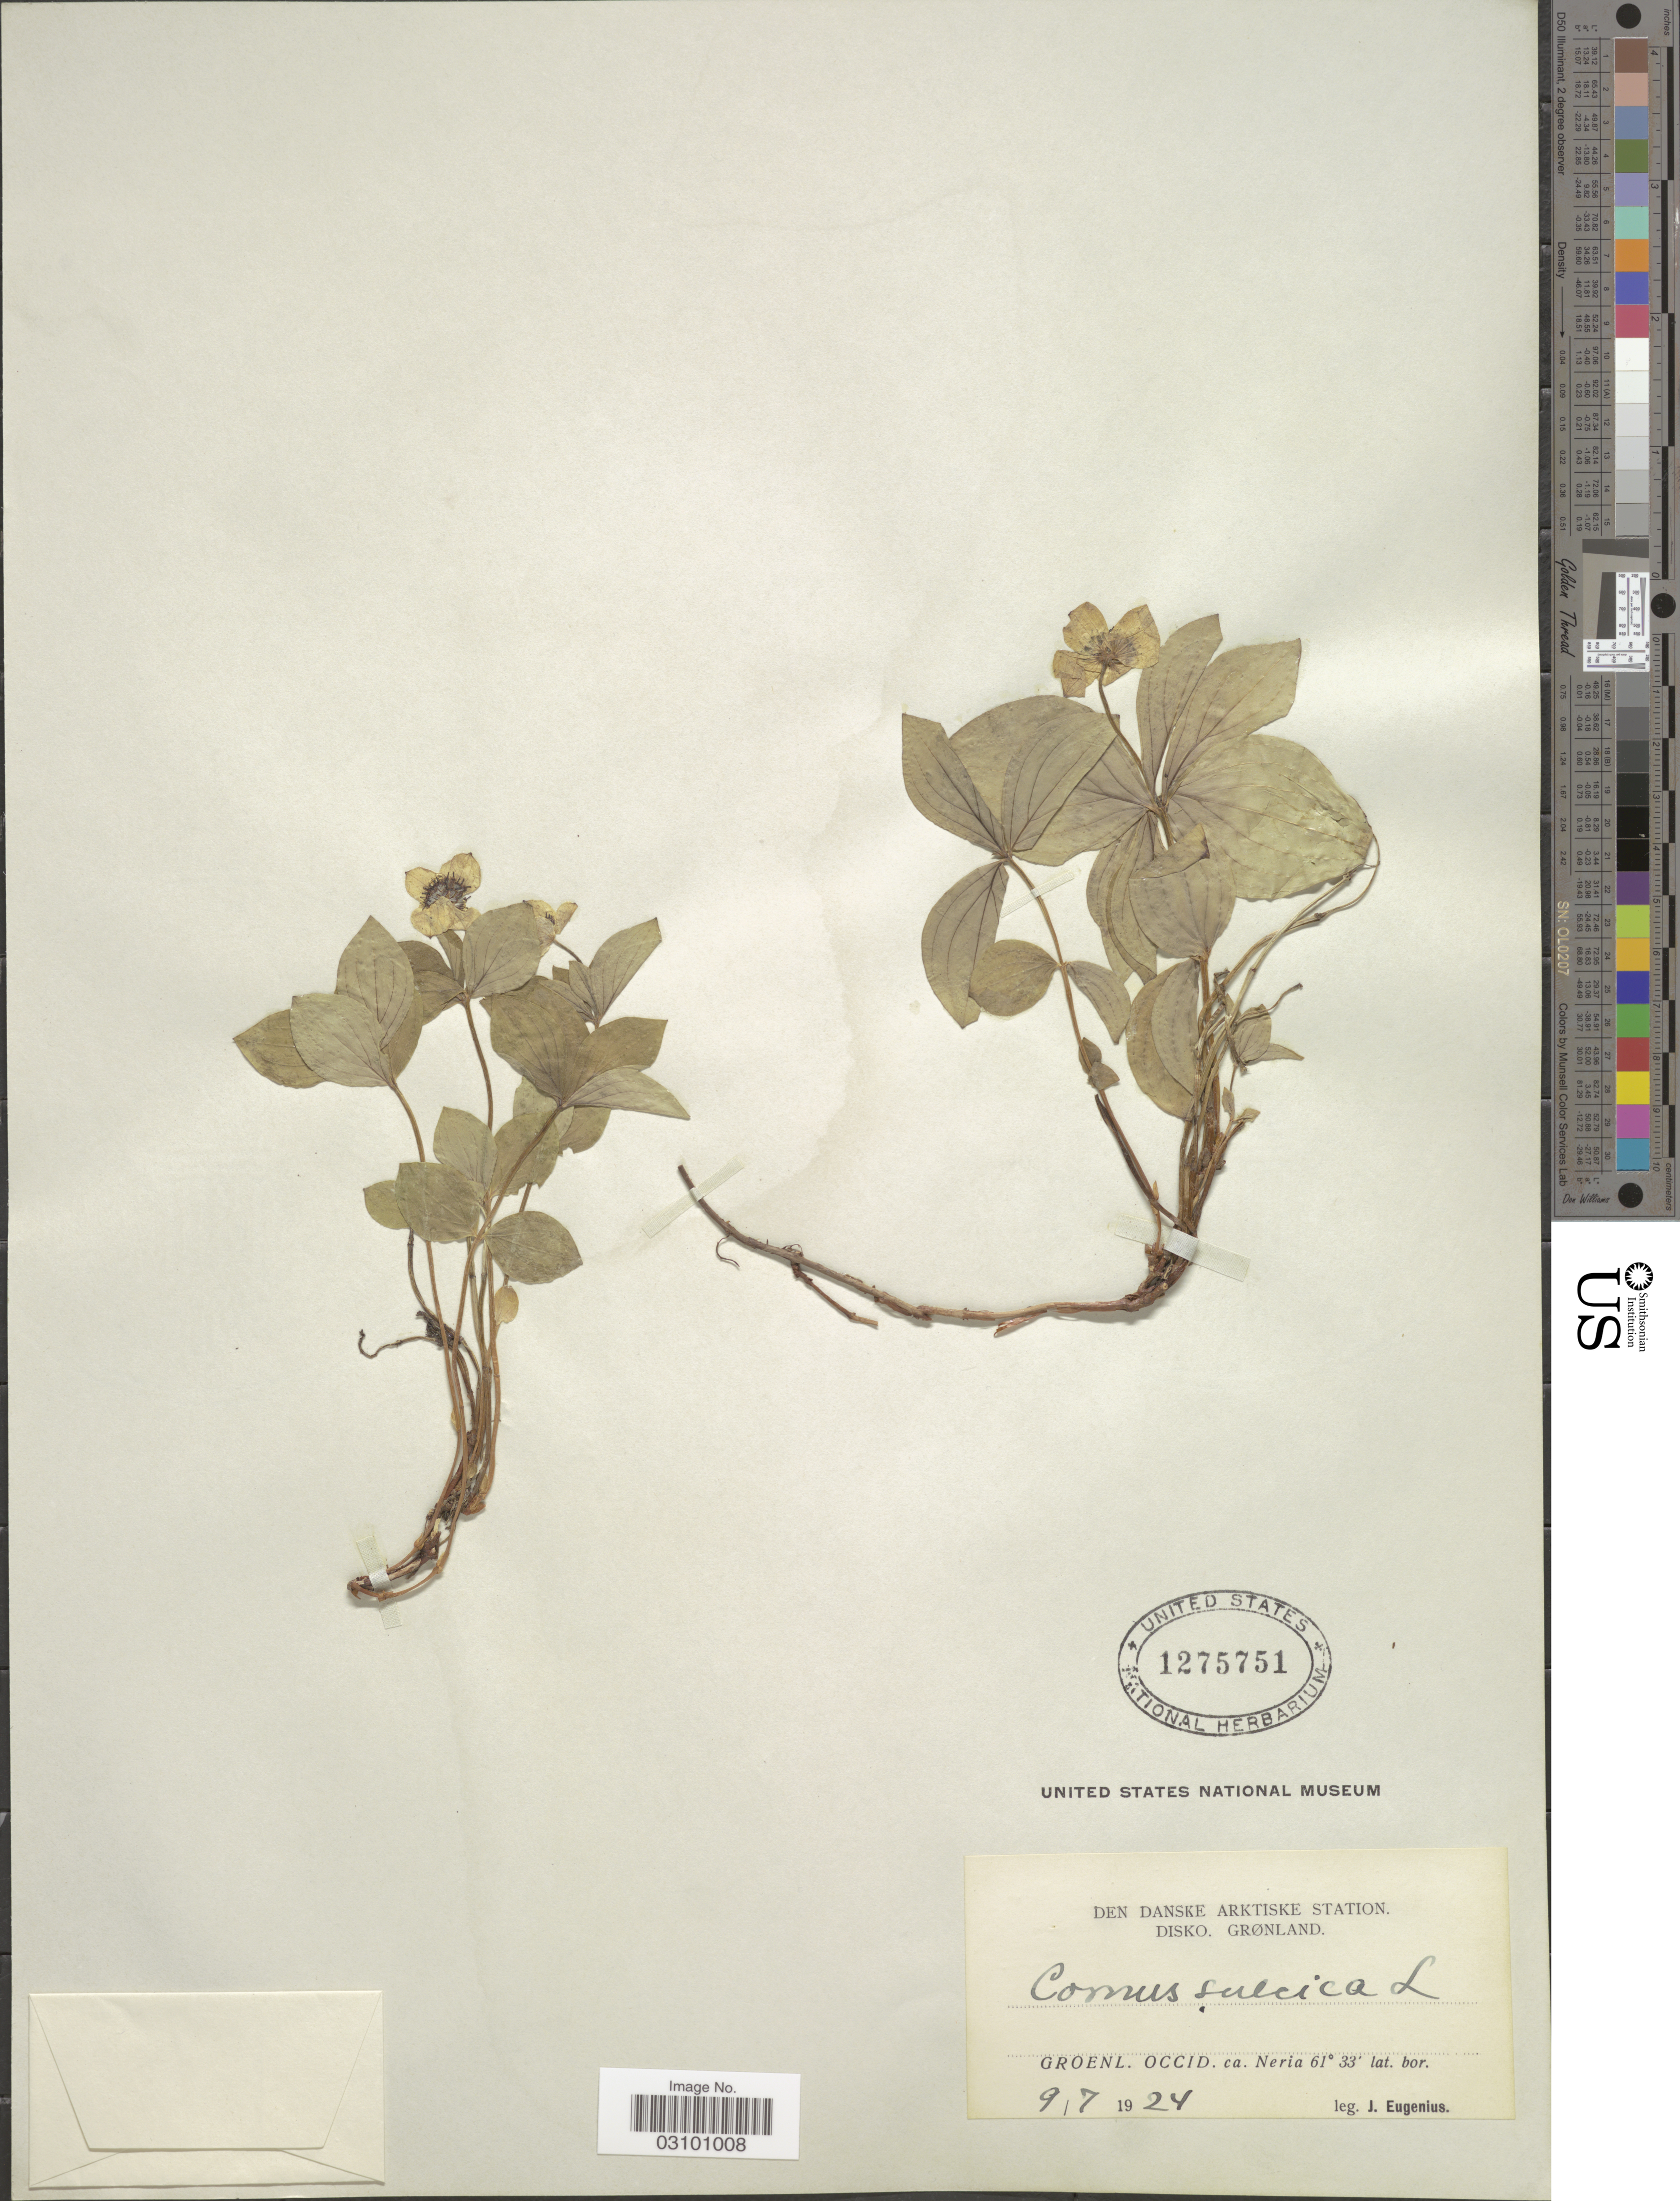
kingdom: Plantae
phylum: Tracheophyta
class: Magnoliopsida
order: Cornales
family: Cornaceae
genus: Cornus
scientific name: Cornus suecica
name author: L.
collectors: J. Eugenius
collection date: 1924-07-09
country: Greenland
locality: Den Danske Arktiske Station. Disko. Grønland. Groenl. Occid. ca. Neria.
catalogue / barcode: US 1275751